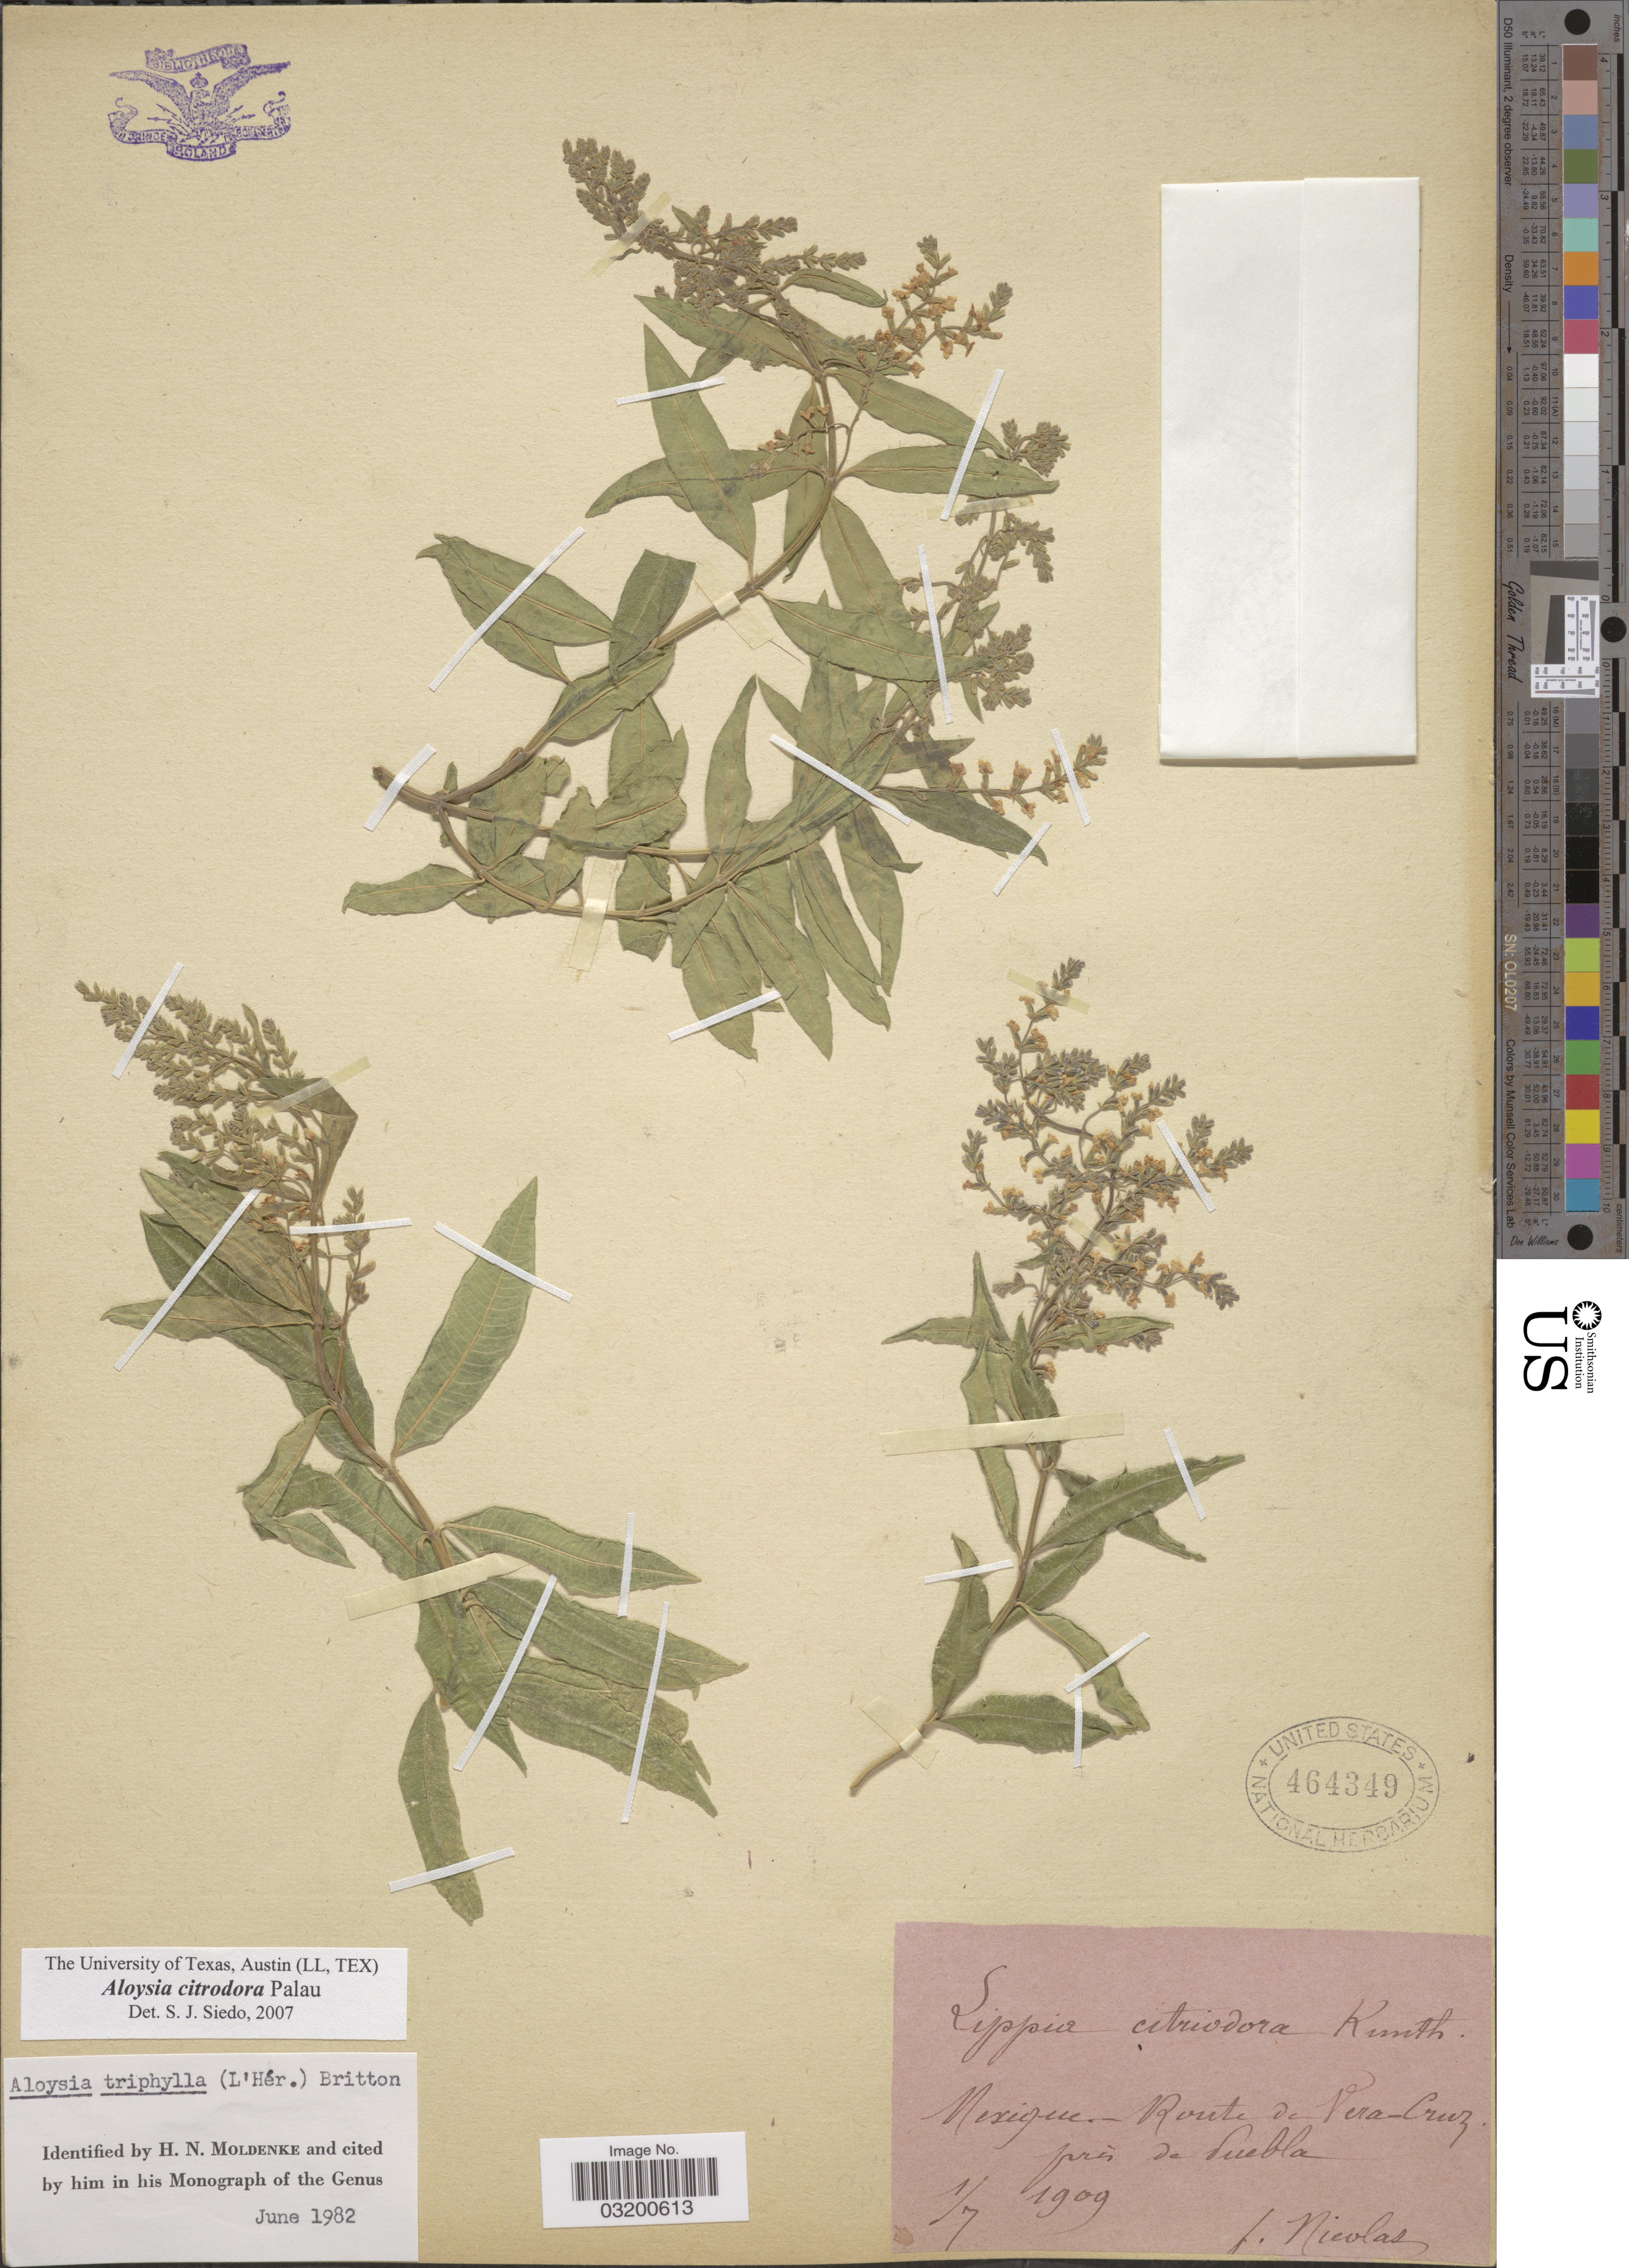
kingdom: Plantae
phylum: Tracheophyta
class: Magnoliopsida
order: Lamiales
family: Verbenaceae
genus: Aloysia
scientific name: Aloysia citrodora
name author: Paláu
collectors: F. Nicolas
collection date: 1909-07-01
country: Mexico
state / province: Puebla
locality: Route de Vera-Cruz, pres de Puebla.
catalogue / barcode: US 464349